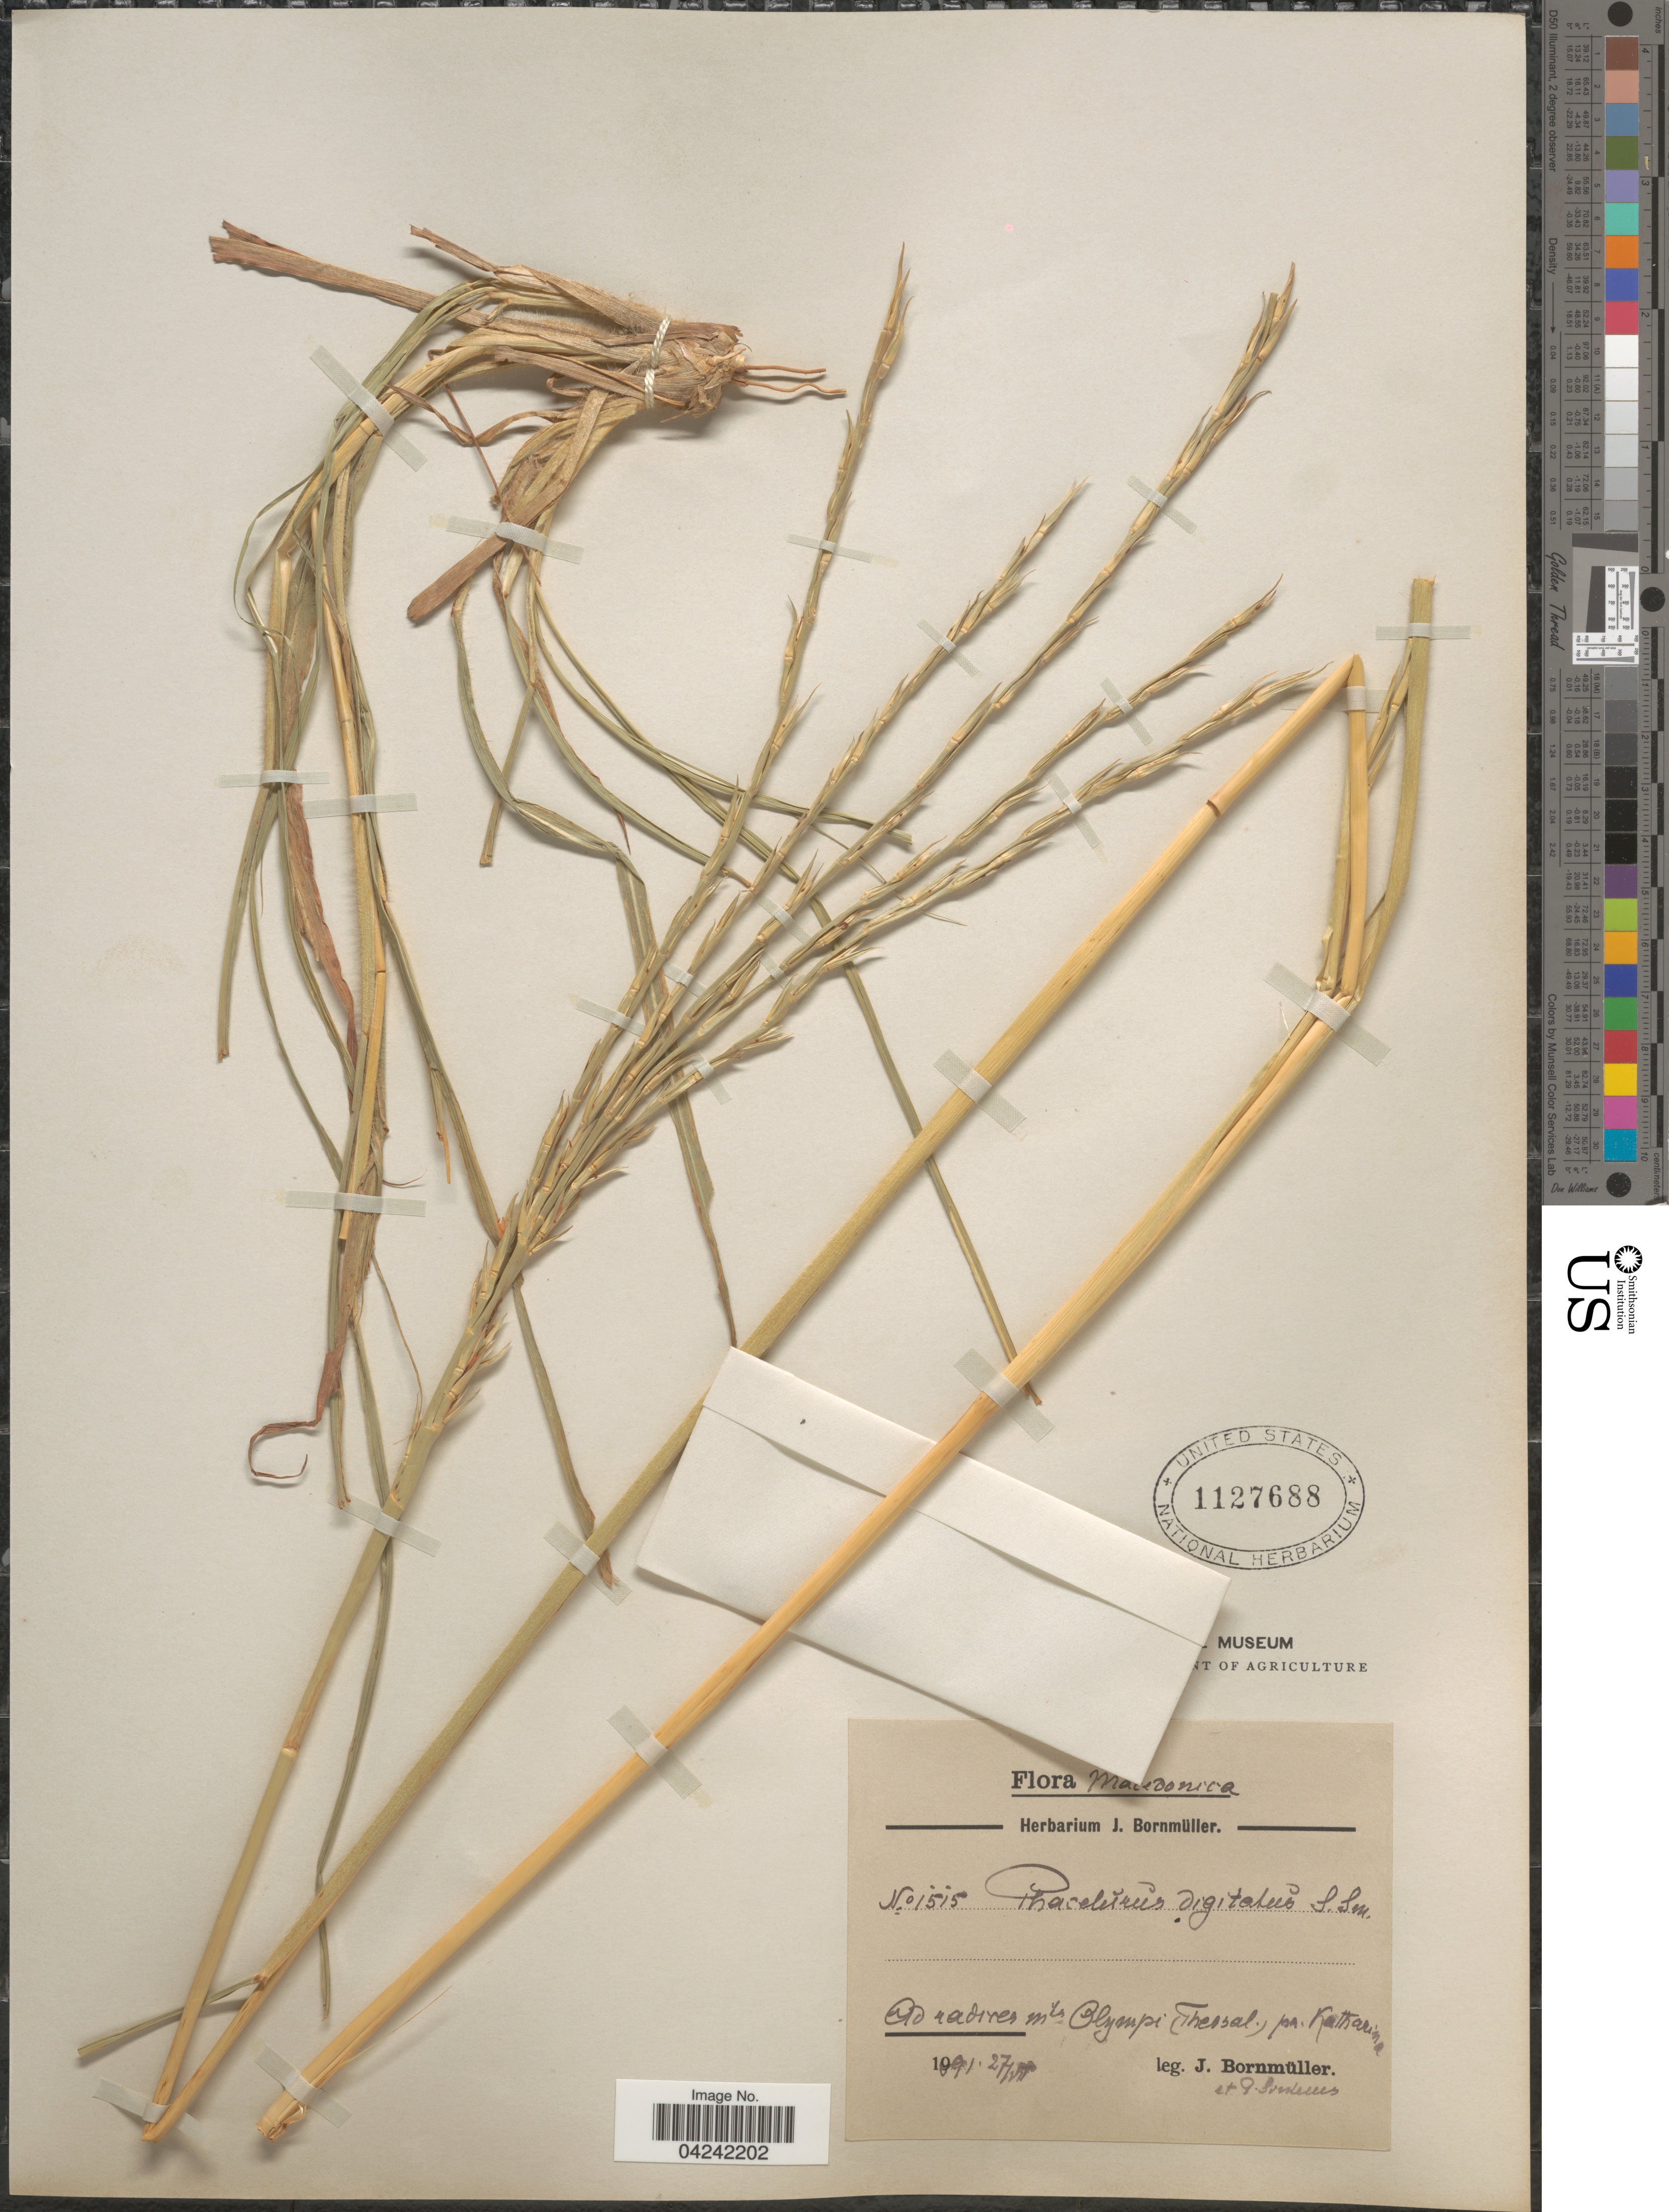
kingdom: Plantae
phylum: Tracheophyta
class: Liliopsida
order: Poales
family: Poaceae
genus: Phacelurus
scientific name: Phacelurus digitatus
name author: (Sibth. & Sm.) Griseb.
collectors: J. Bornmüller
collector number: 1515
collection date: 1891-07-27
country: Greece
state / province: Thessaly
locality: Ad radices mts Olympi (Thersal) pa. Katherine.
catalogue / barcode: US 1127688